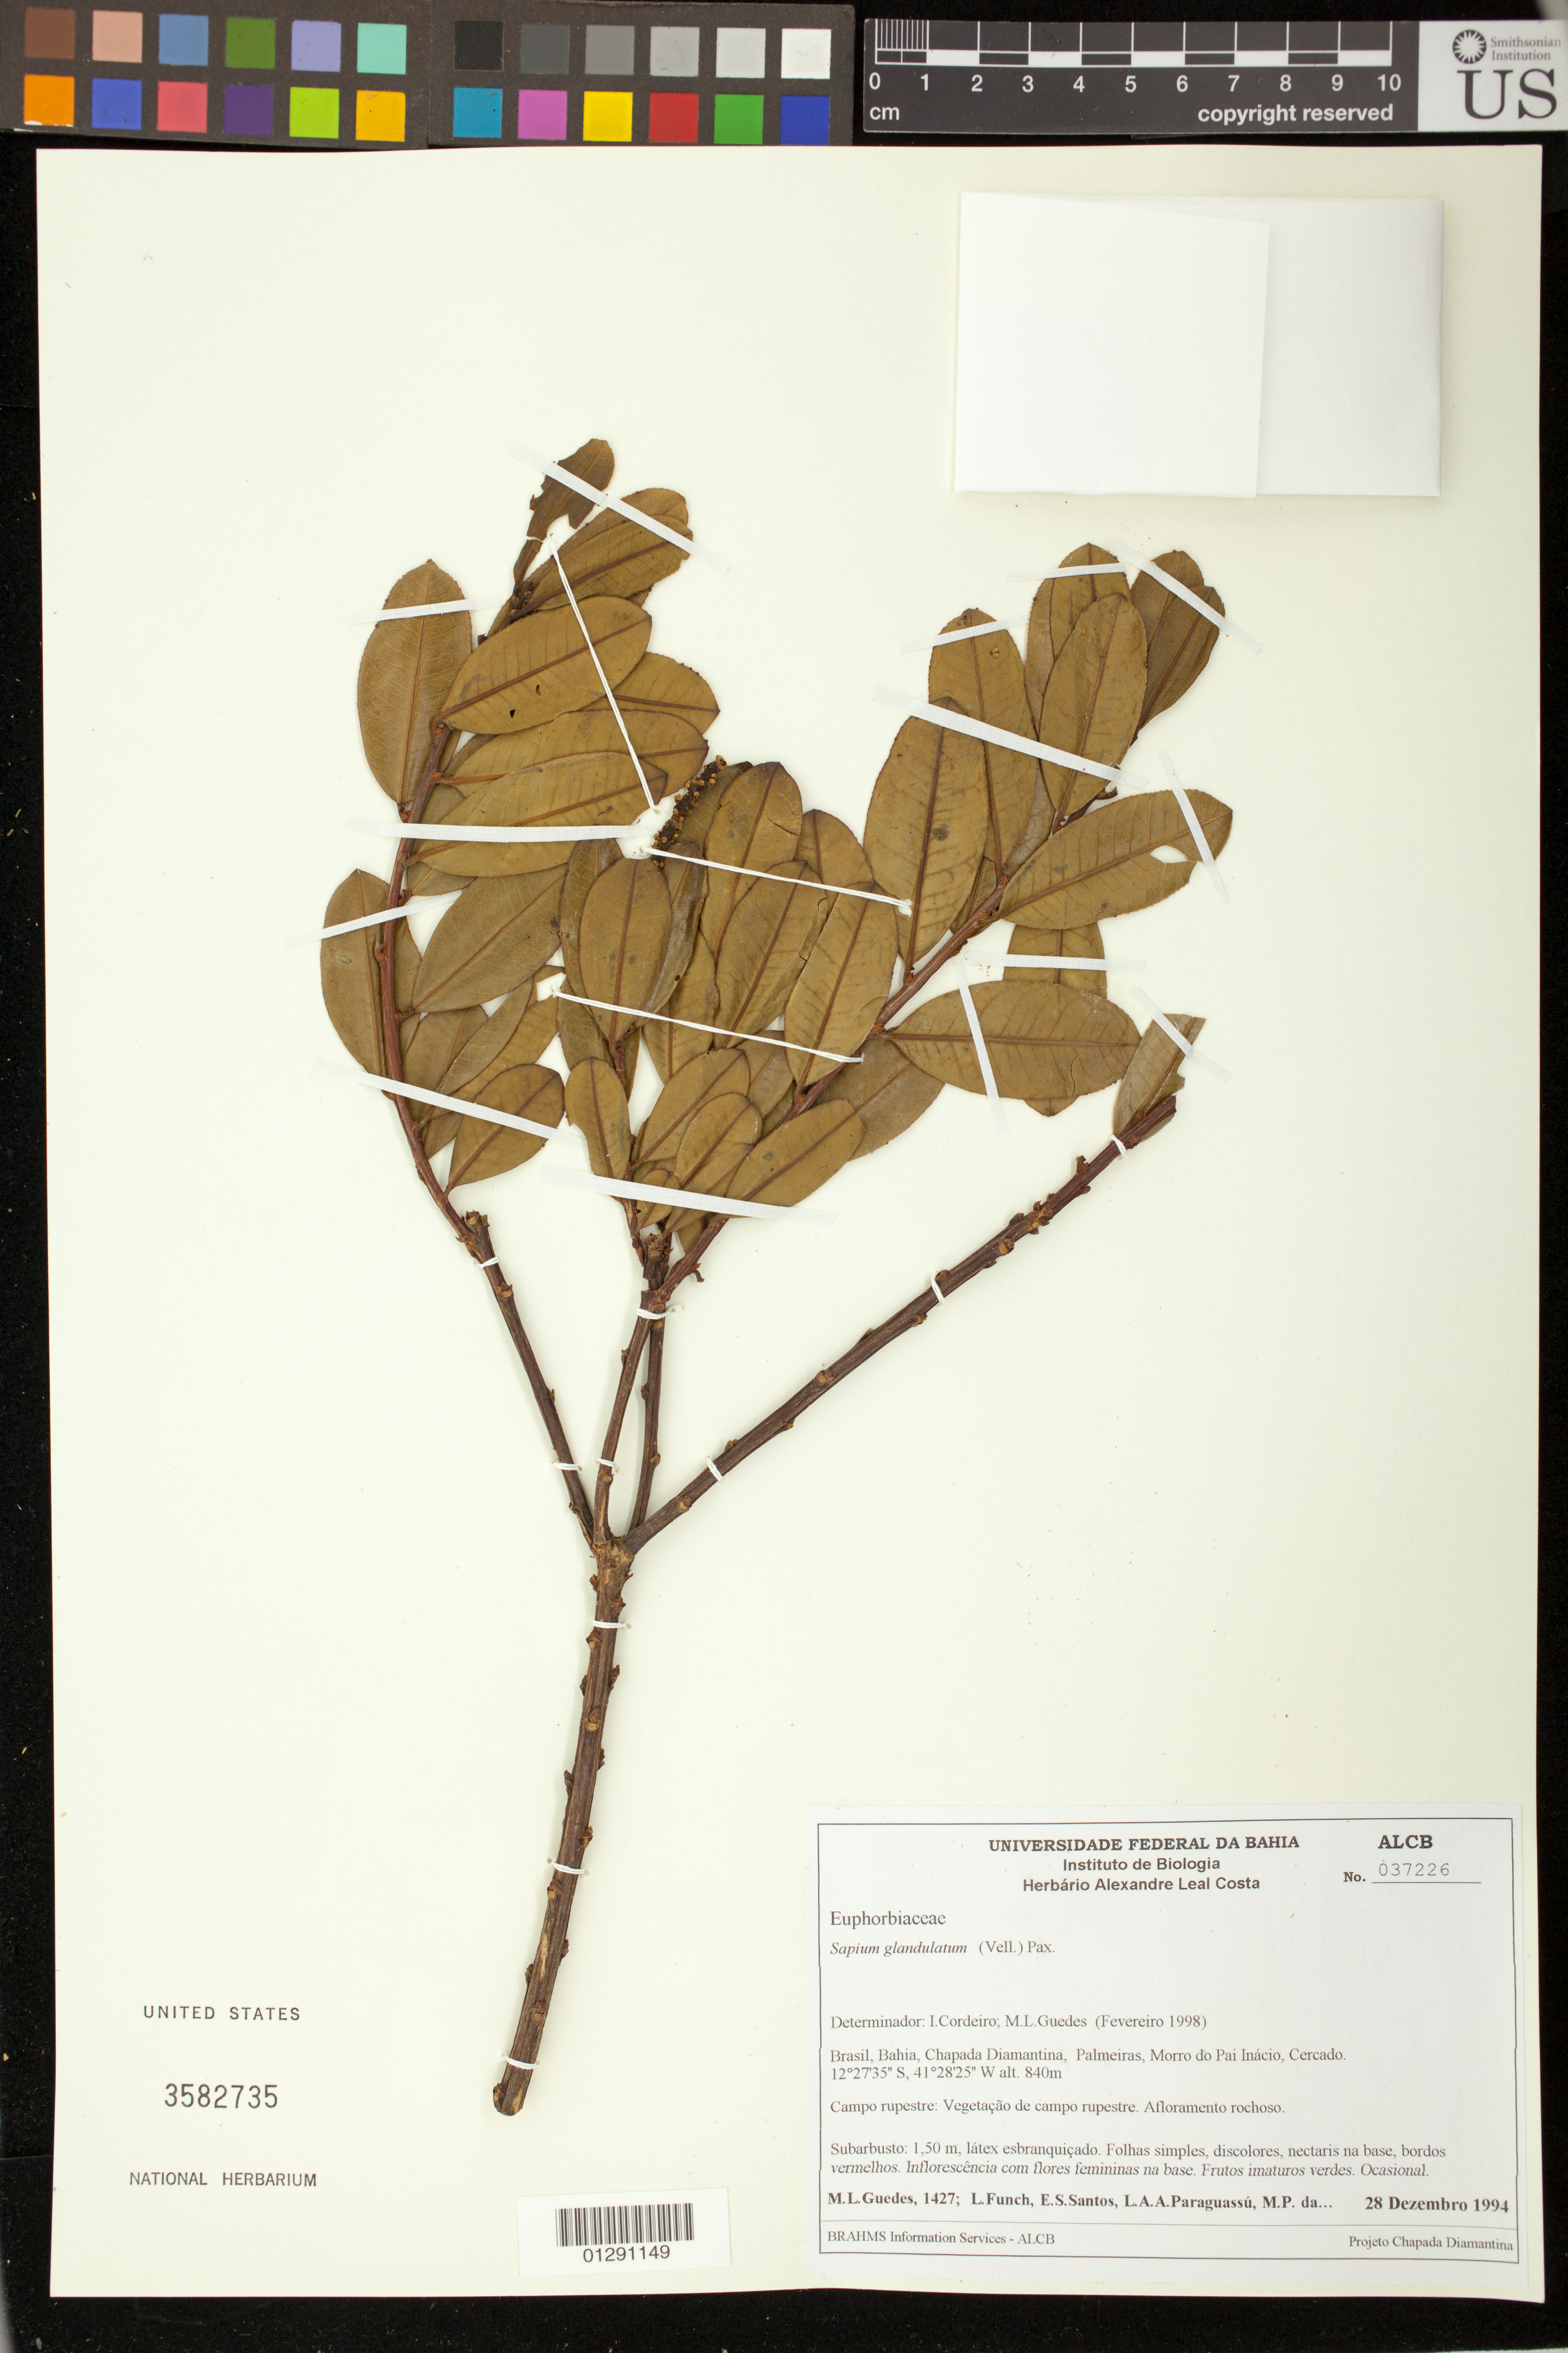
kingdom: Plantae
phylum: Tracheophyta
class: Magnoliopsida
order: Malpighiales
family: Euphorbiaceae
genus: Sapium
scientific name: Sapium glandulatum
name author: (Vell.) Pax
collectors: M. L. Guedes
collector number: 1427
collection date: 1994-12-28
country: Brazil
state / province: Bahia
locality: Chapada Diamantina, Palmeiras, Morro do Pai Inacio, Cercado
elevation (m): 840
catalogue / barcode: US 3582735